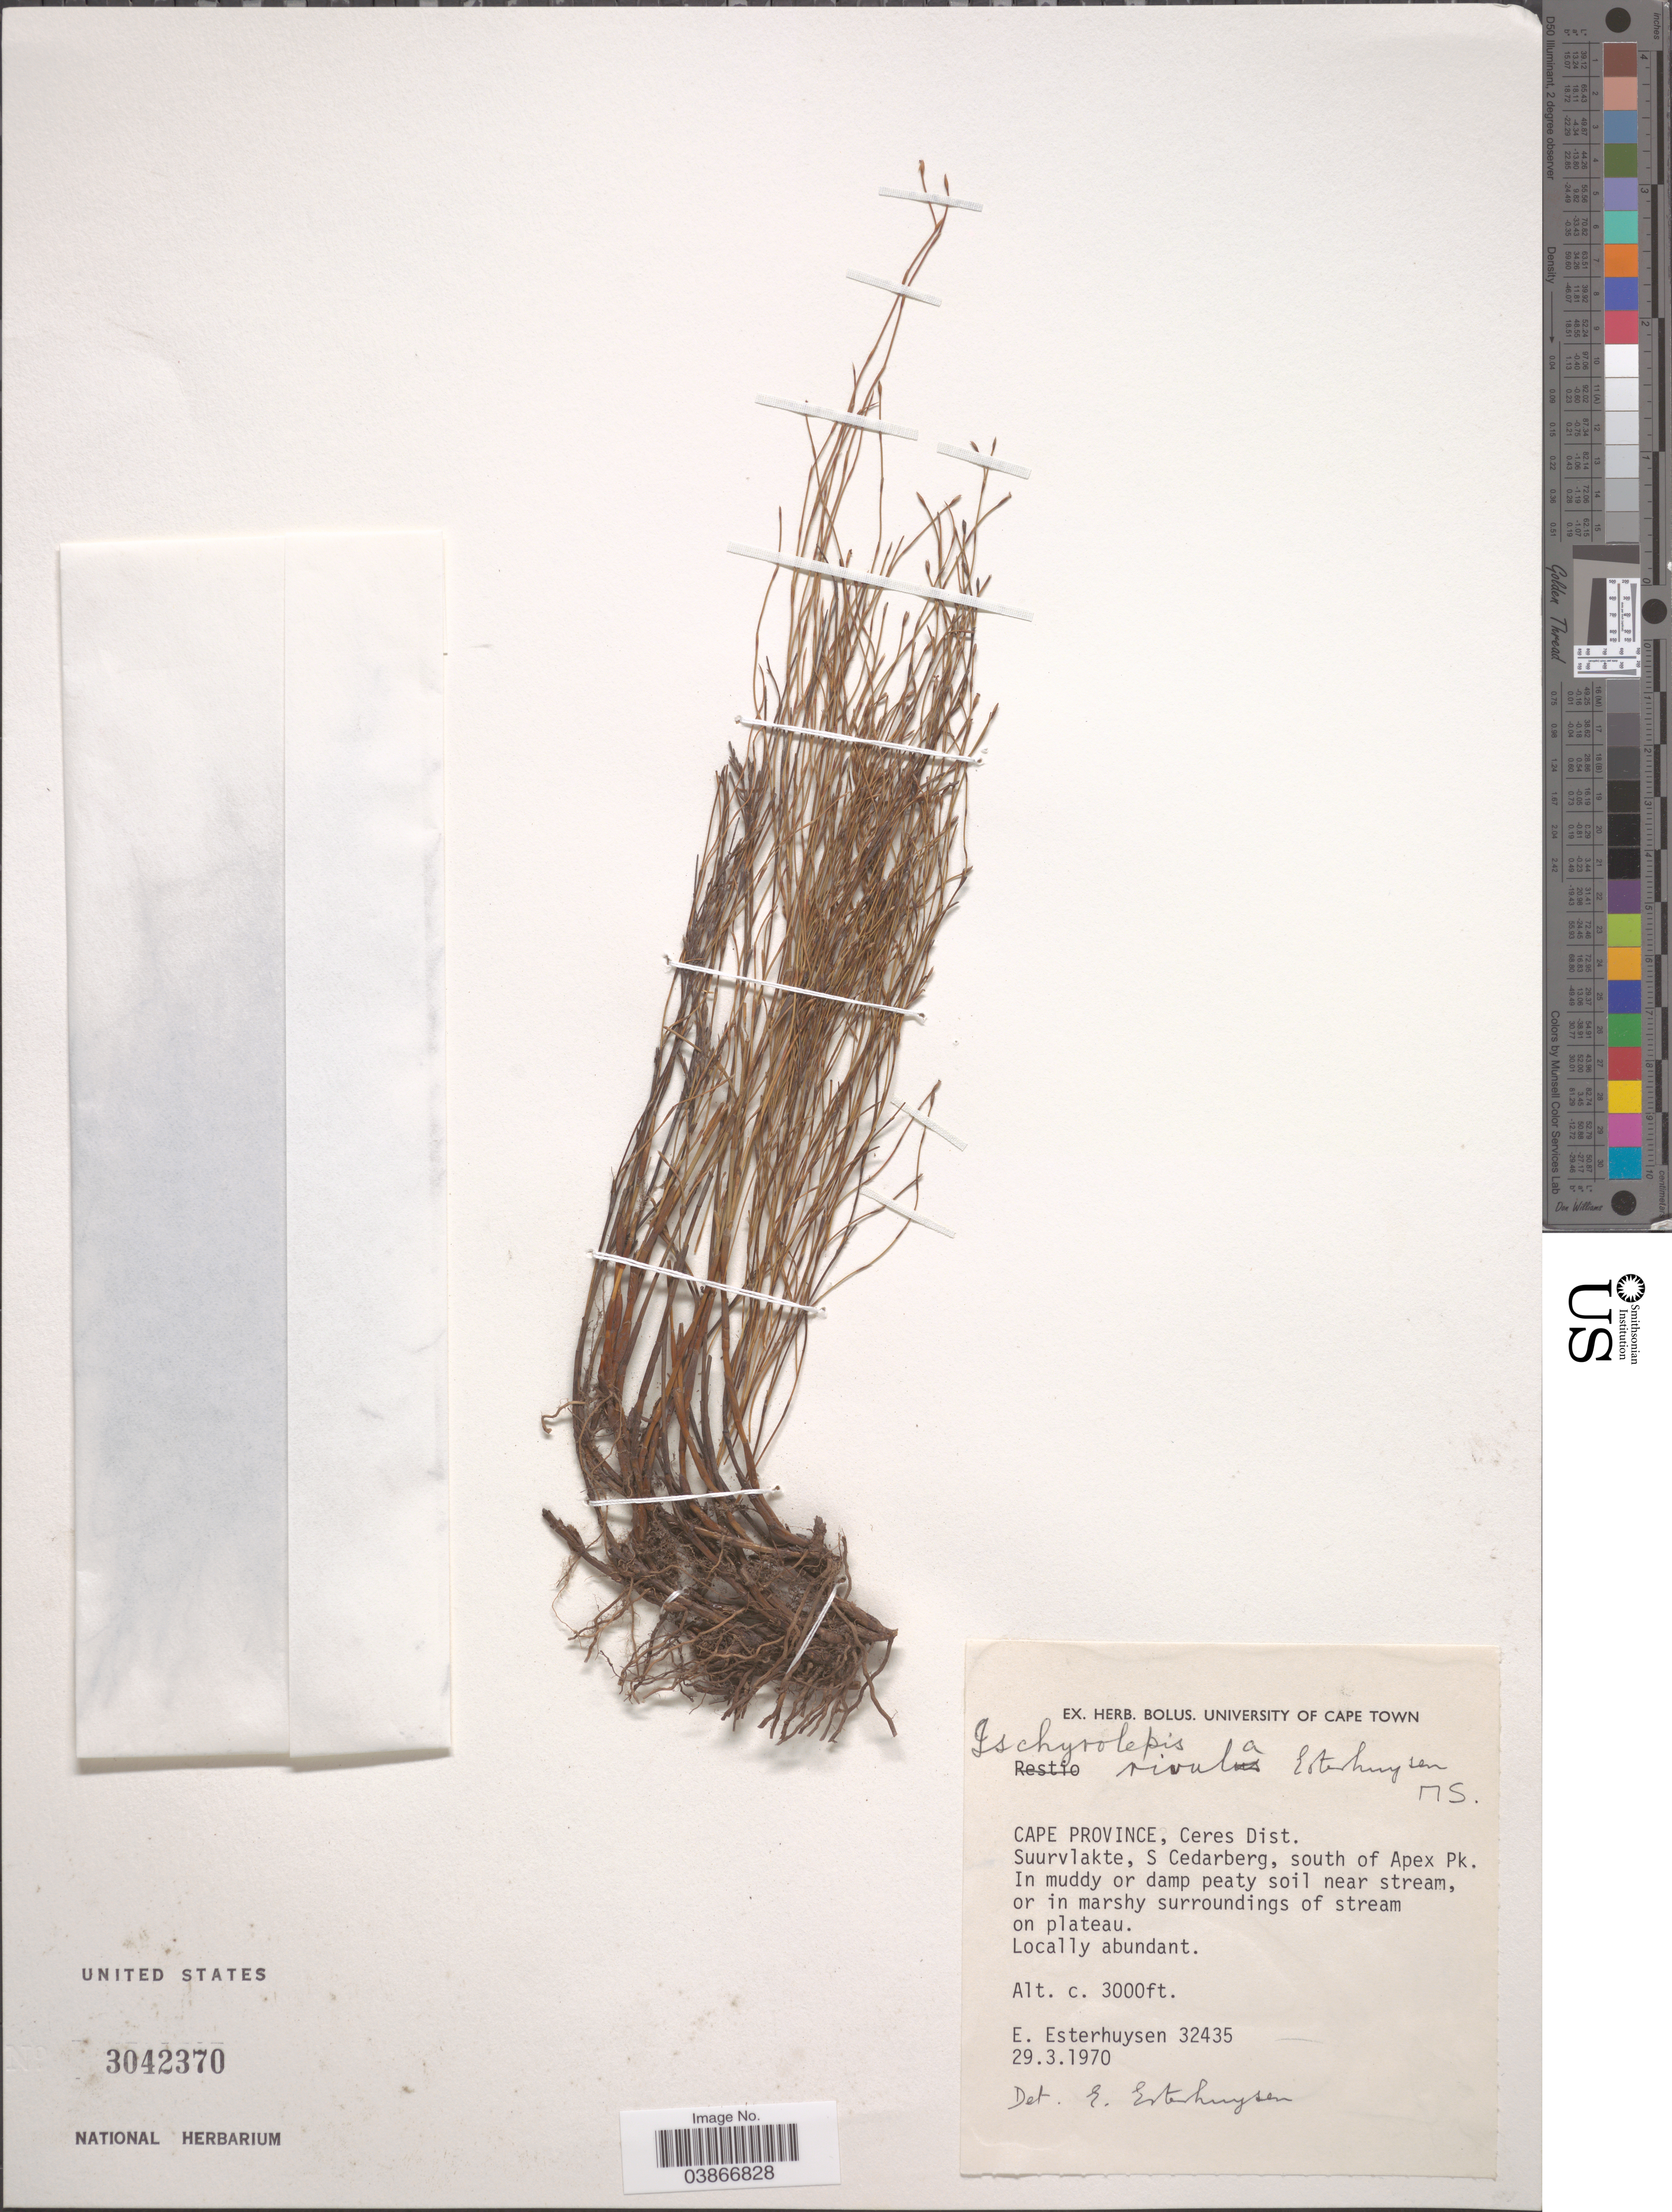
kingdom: Plantae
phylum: Tracheophyta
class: Liliopsida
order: Poales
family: Restionaceae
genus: Restio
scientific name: Restio rivulus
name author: (Esterh.) H.P. Linder & C.R. Hardy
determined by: Strong, Mark T., (BOT), Smithsonian Institution - National Museum of Natural History (UNITED STATES)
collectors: E. E. Esterhuysen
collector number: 32435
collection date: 1970-03-29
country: South Africa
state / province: Western Cape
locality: Ceres Dist. Suurvlakte, S Cedarberg, south of Apex Pk.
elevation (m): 914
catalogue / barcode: US 3042370